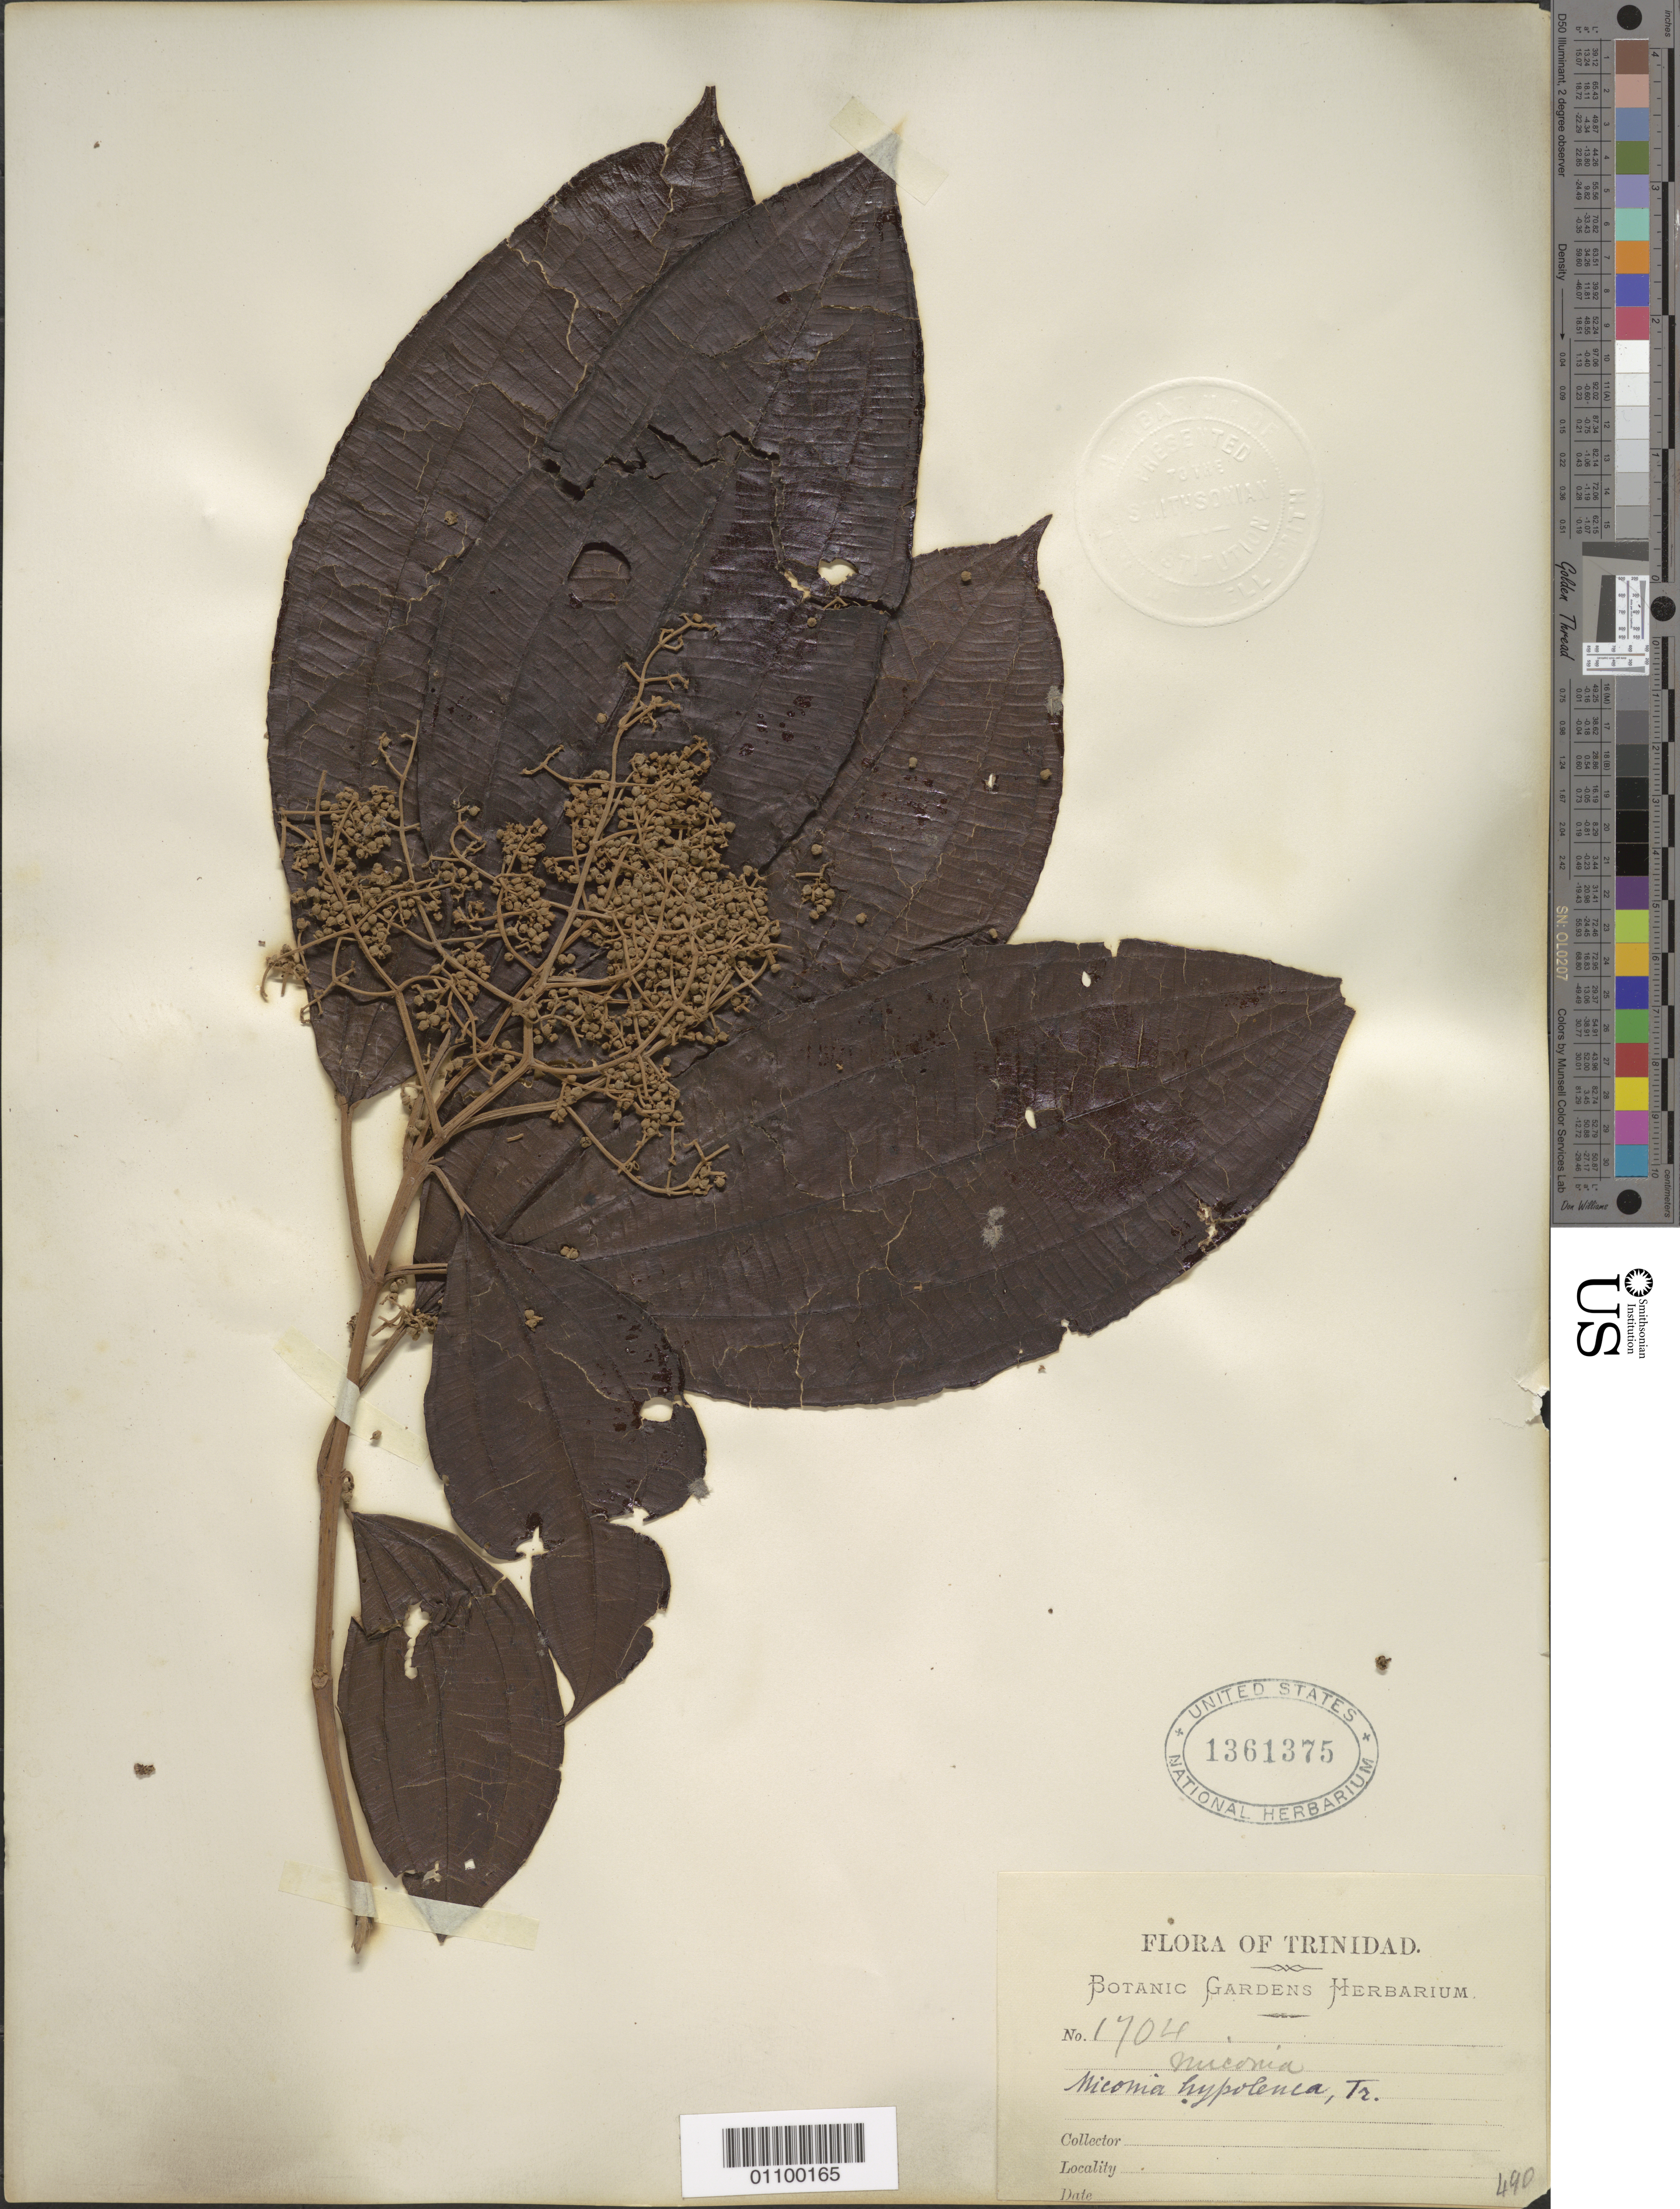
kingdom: Plantae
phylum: Tracheophyta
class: Magnoliopsida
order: Myrtales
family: Melastomataceae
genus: Miconia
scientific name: Miconia hypoleuca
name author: (Benth.) Triana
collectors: Botanic Gardens Herbarium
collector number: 1704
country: Trinidad and Tobago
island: Trinidad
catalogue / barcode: US 1361375